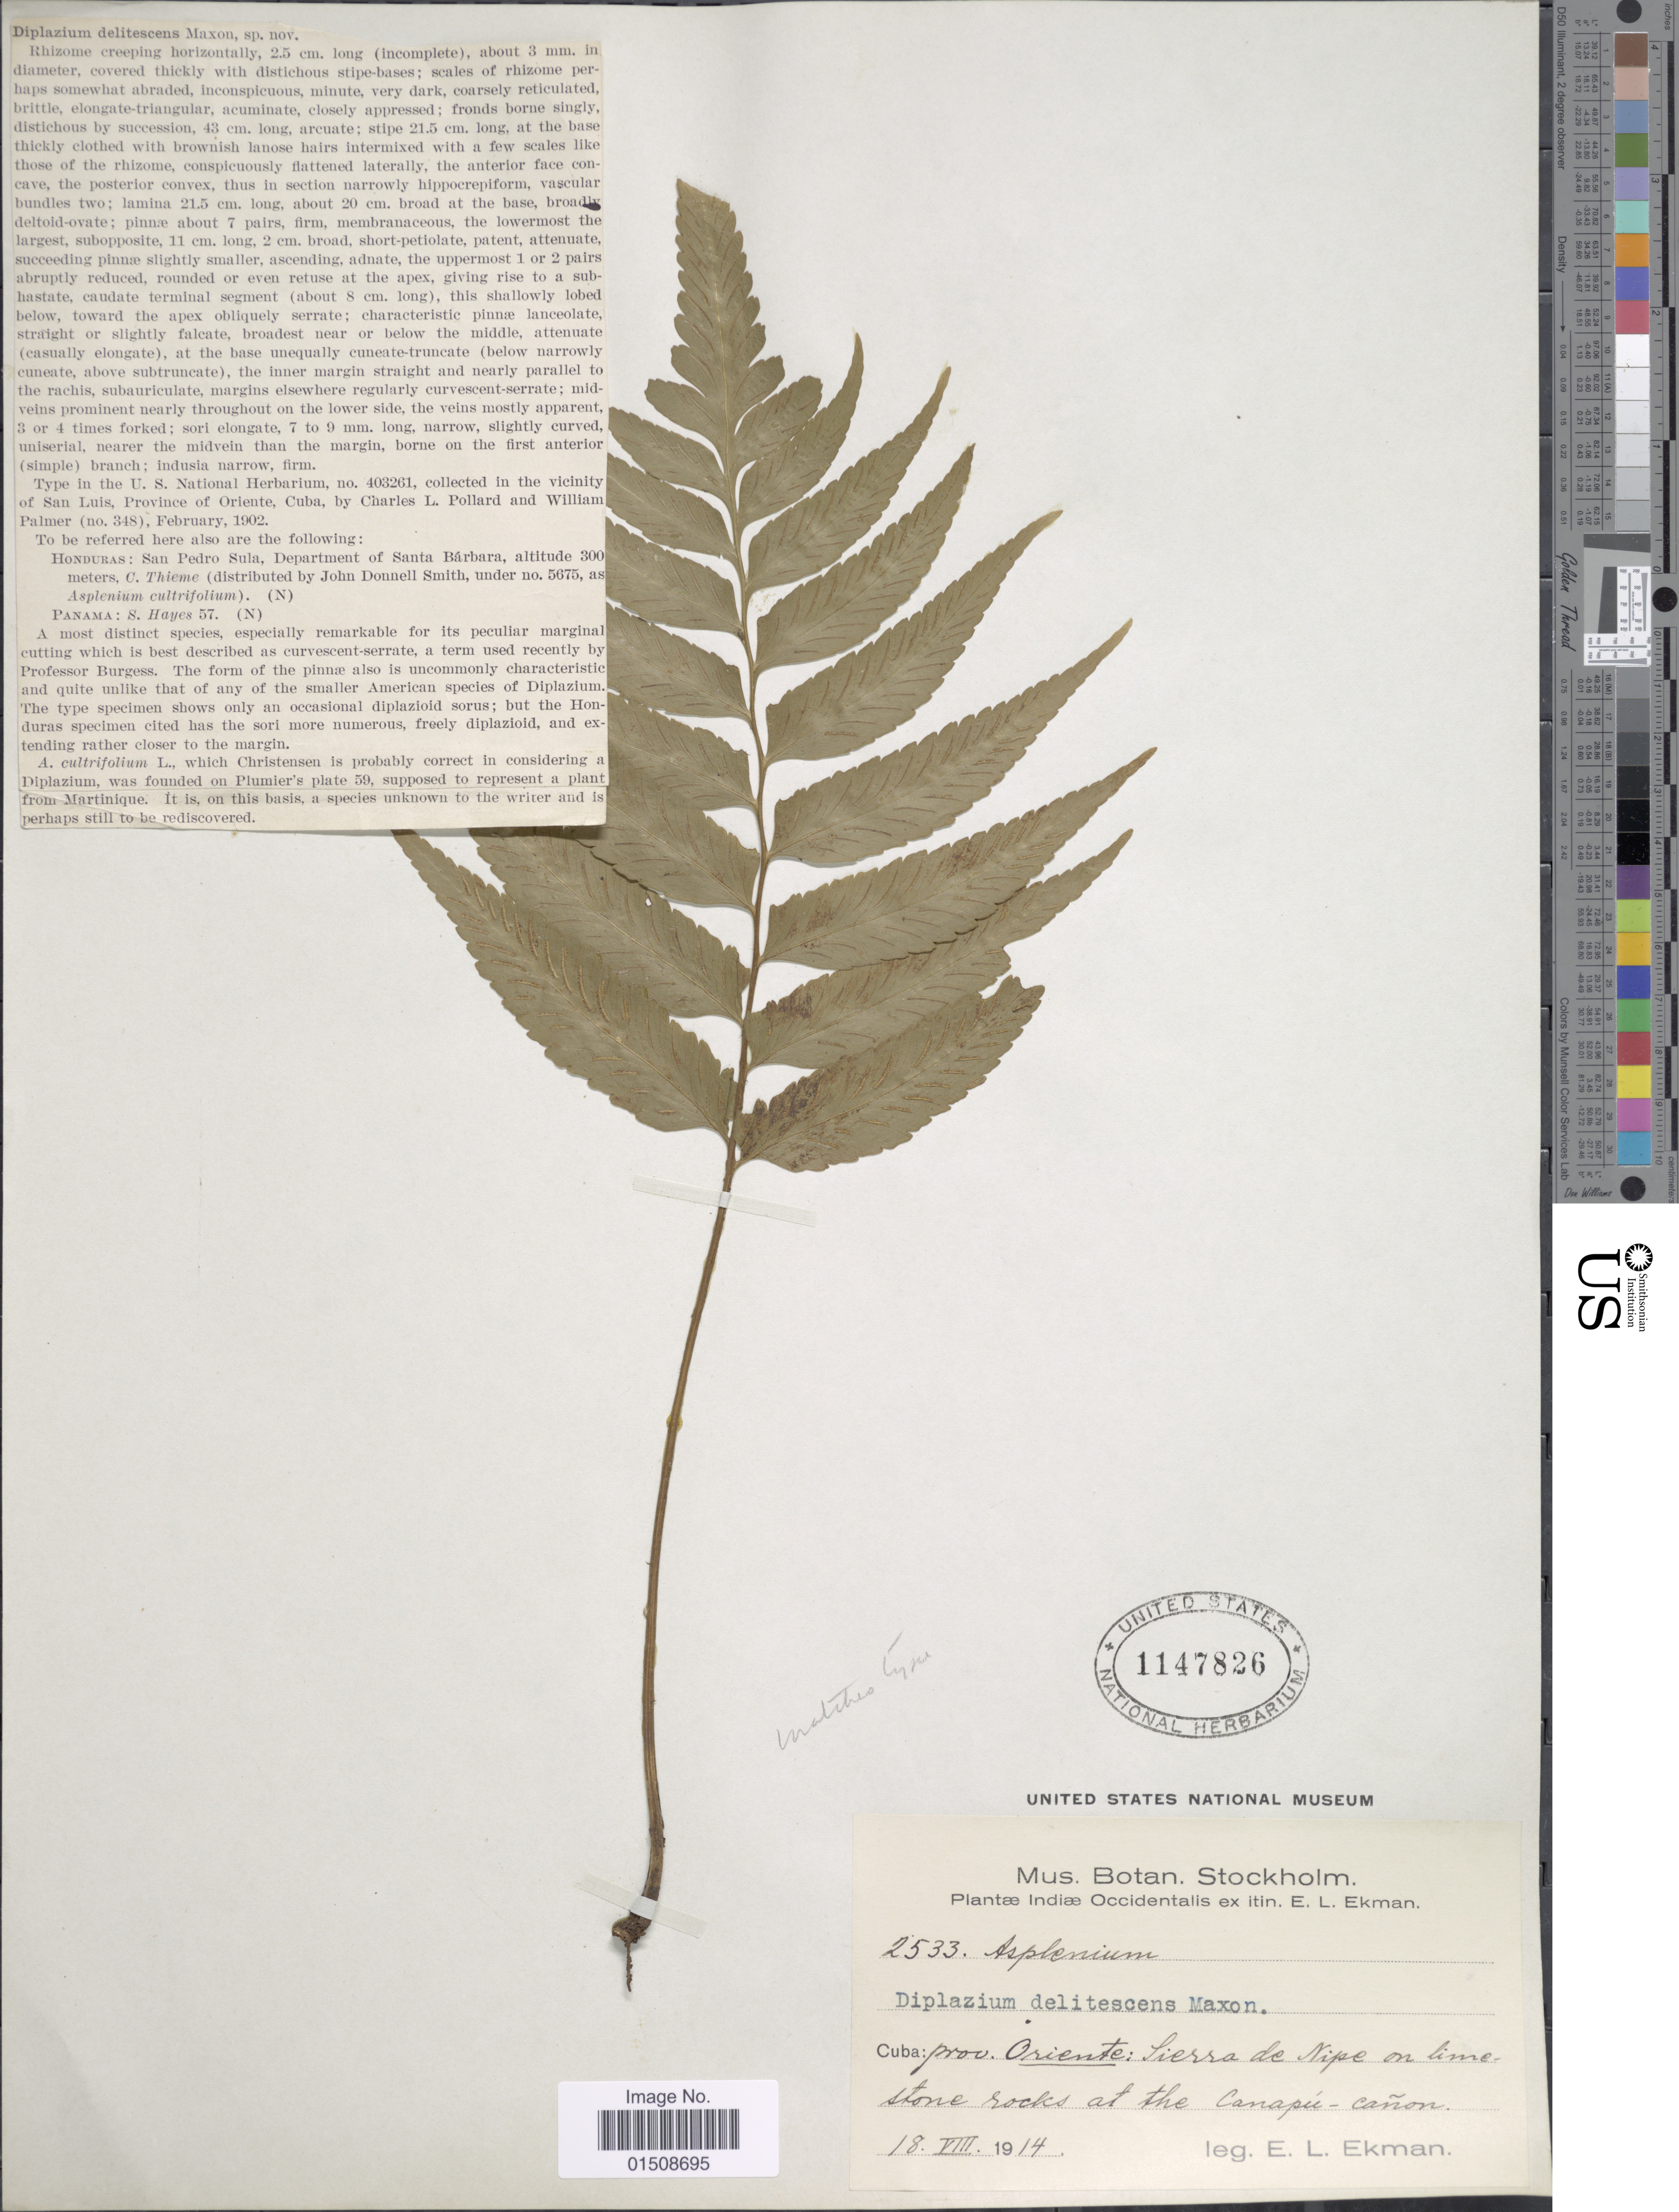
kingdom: Plantae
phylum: Tracheophyta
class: Polypodiopsida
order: Polypodiales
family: Aspleniaceae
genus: Asplenium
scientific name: Asplenium delitescens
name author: (Maxon) L.D. Gómez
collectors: E. L. Ekman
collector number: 2533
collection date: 1914-08-18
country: Cuba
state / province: Oriente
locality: Sierra de Nipe on limestone rocks at the Canapú-cañon.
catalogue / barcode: US 1147826